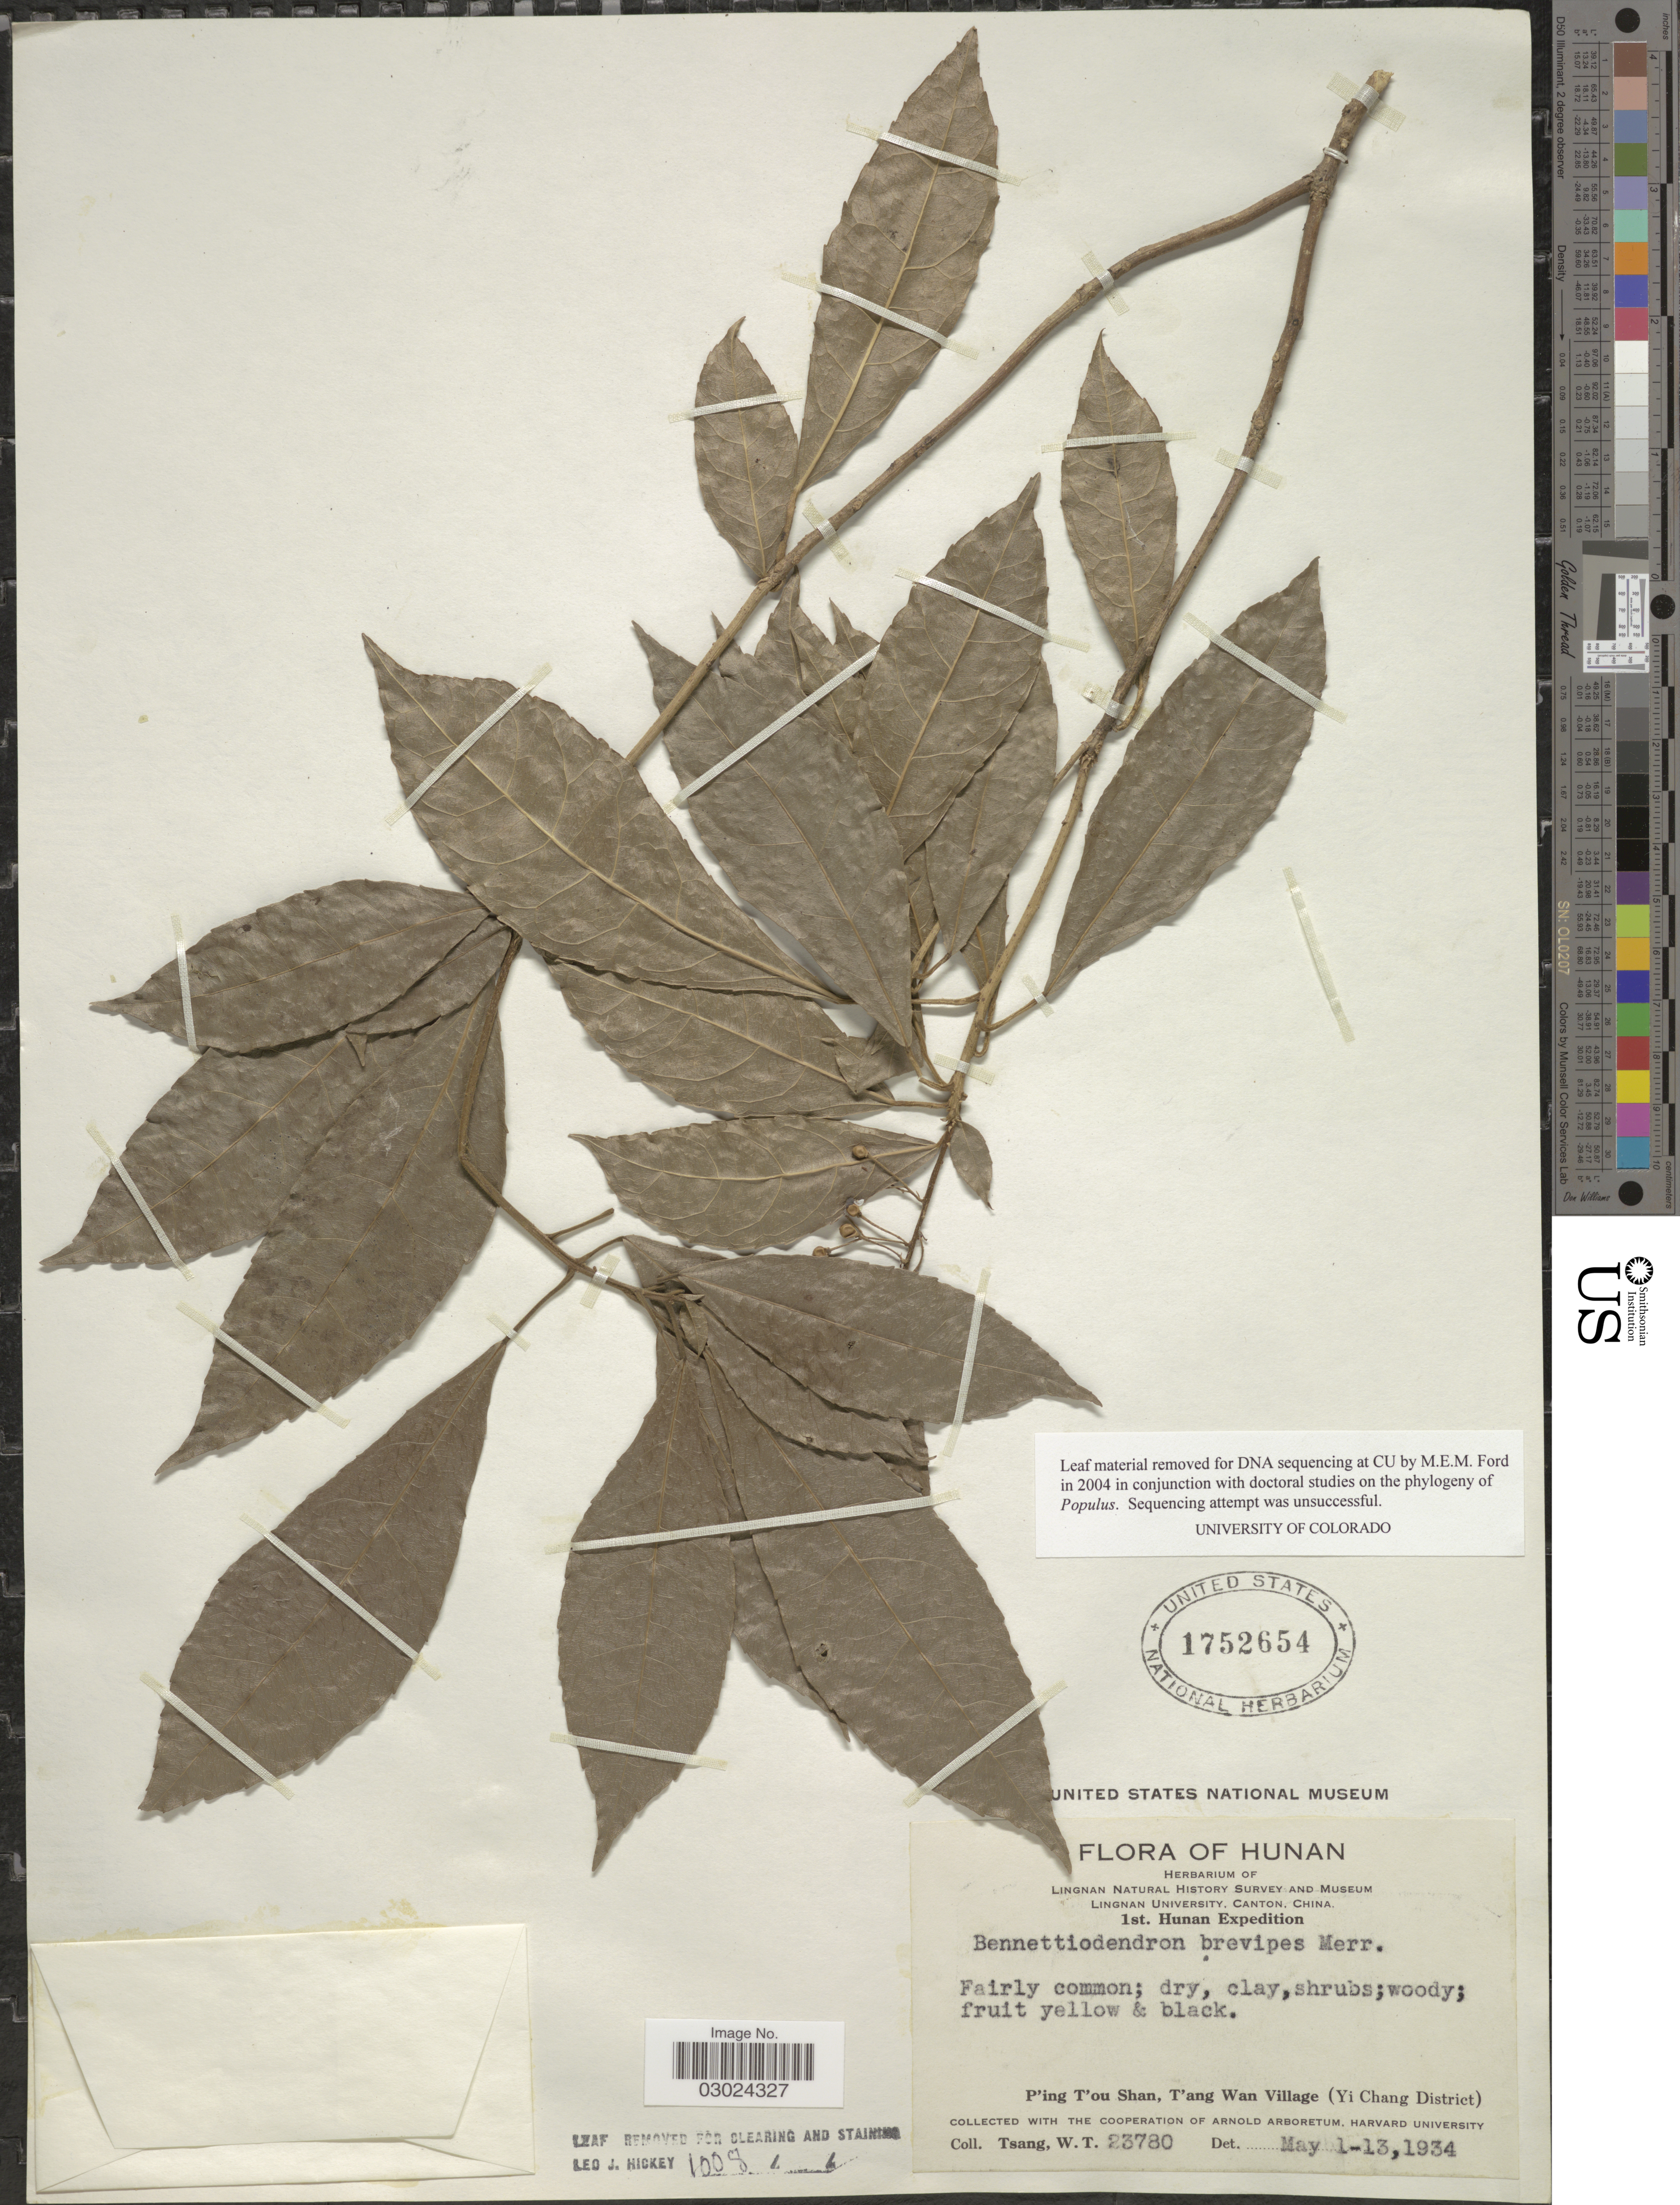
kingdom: Plantae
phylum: Tracheophyta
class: Magnoliopsida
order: Malpighiales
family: Salicaceae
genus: Bennettiodendron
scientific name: Bennettiodendron brevipes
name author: Merr.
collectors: W. T. Tsang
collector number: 23780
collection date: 1934-05-01/1934-05-13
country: China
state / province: Hunan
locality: P'ing T'ou Shan, T'ang Wan Village (Yi Chang District).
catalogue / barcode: US 1752654